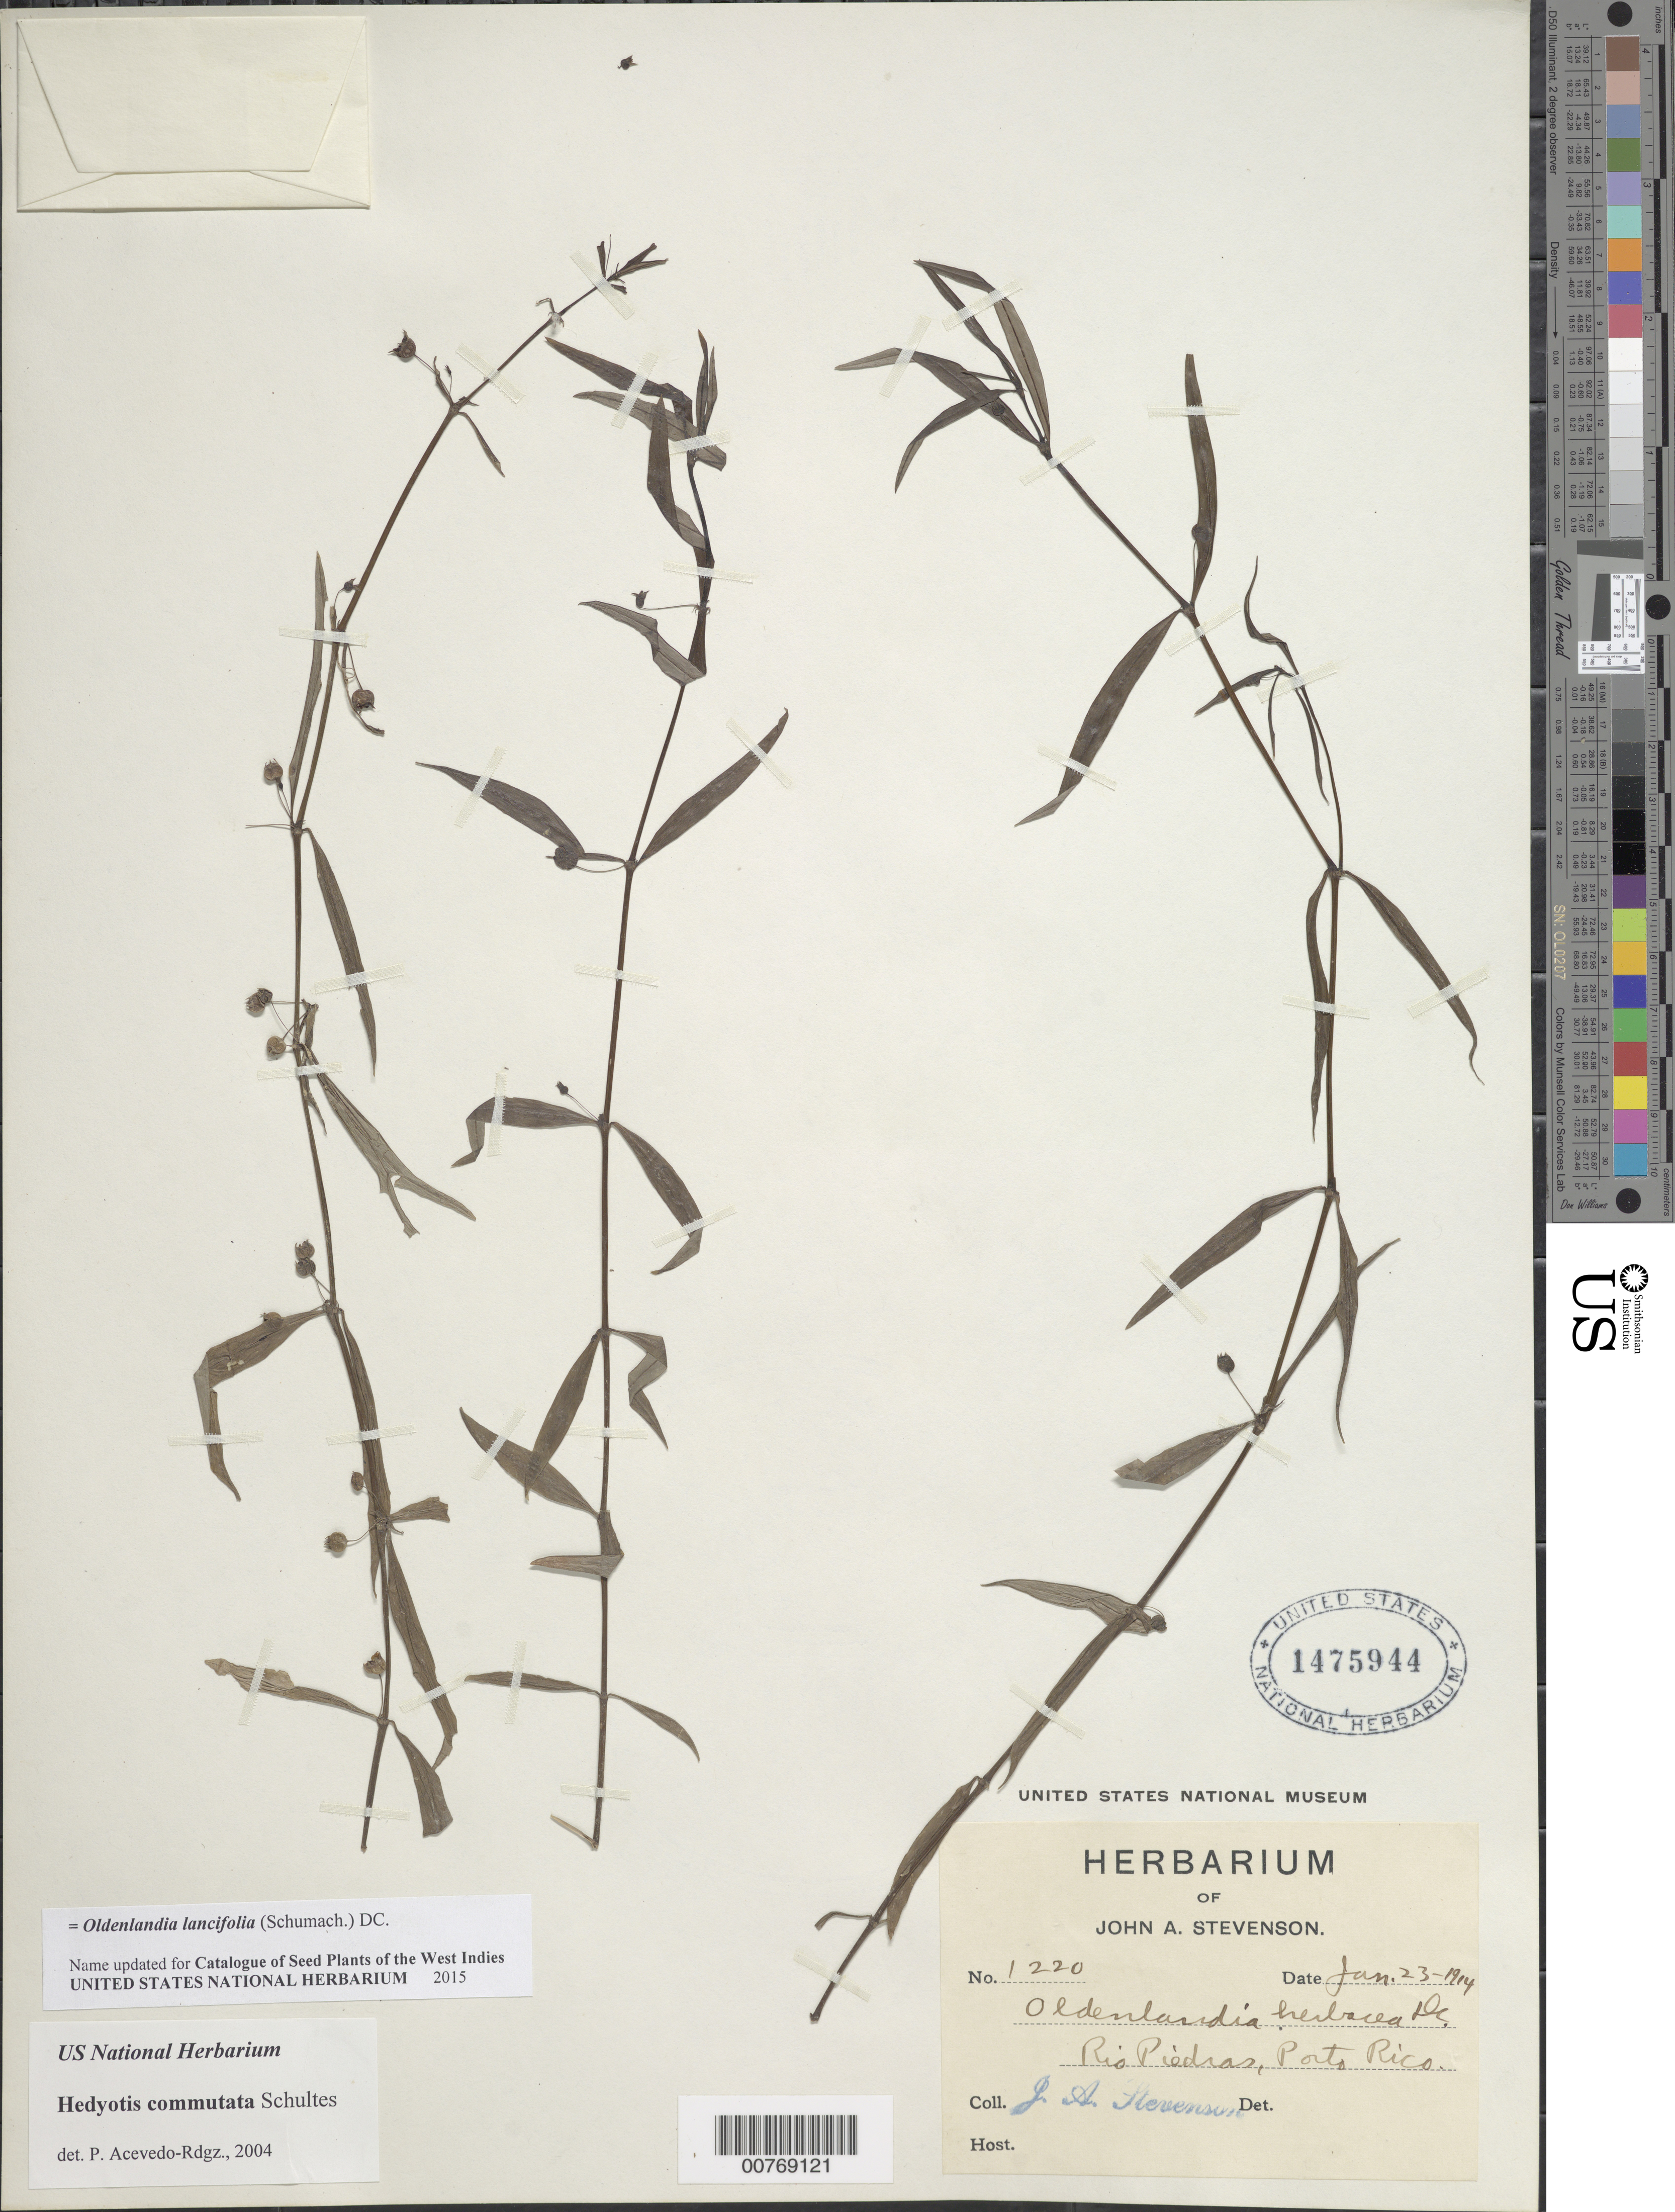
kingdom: Plantae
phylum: Tracheophyta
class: Magnoliopsida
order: Gentianales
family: Rubiaceae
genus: Oldenlandia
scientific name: Oldenlandia uniflora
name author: L.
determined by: Acevedo-Rodríguez, P., (BOT), Smithsonian Institution - National Museum of Natural History (UNITED STATES)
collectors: J. Stevenson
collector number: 1220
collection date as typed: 23 Jan 1914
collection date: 1914-01-23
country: Puerto Rico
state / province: San Juan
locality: Río Piedras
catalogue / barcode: US 1475944